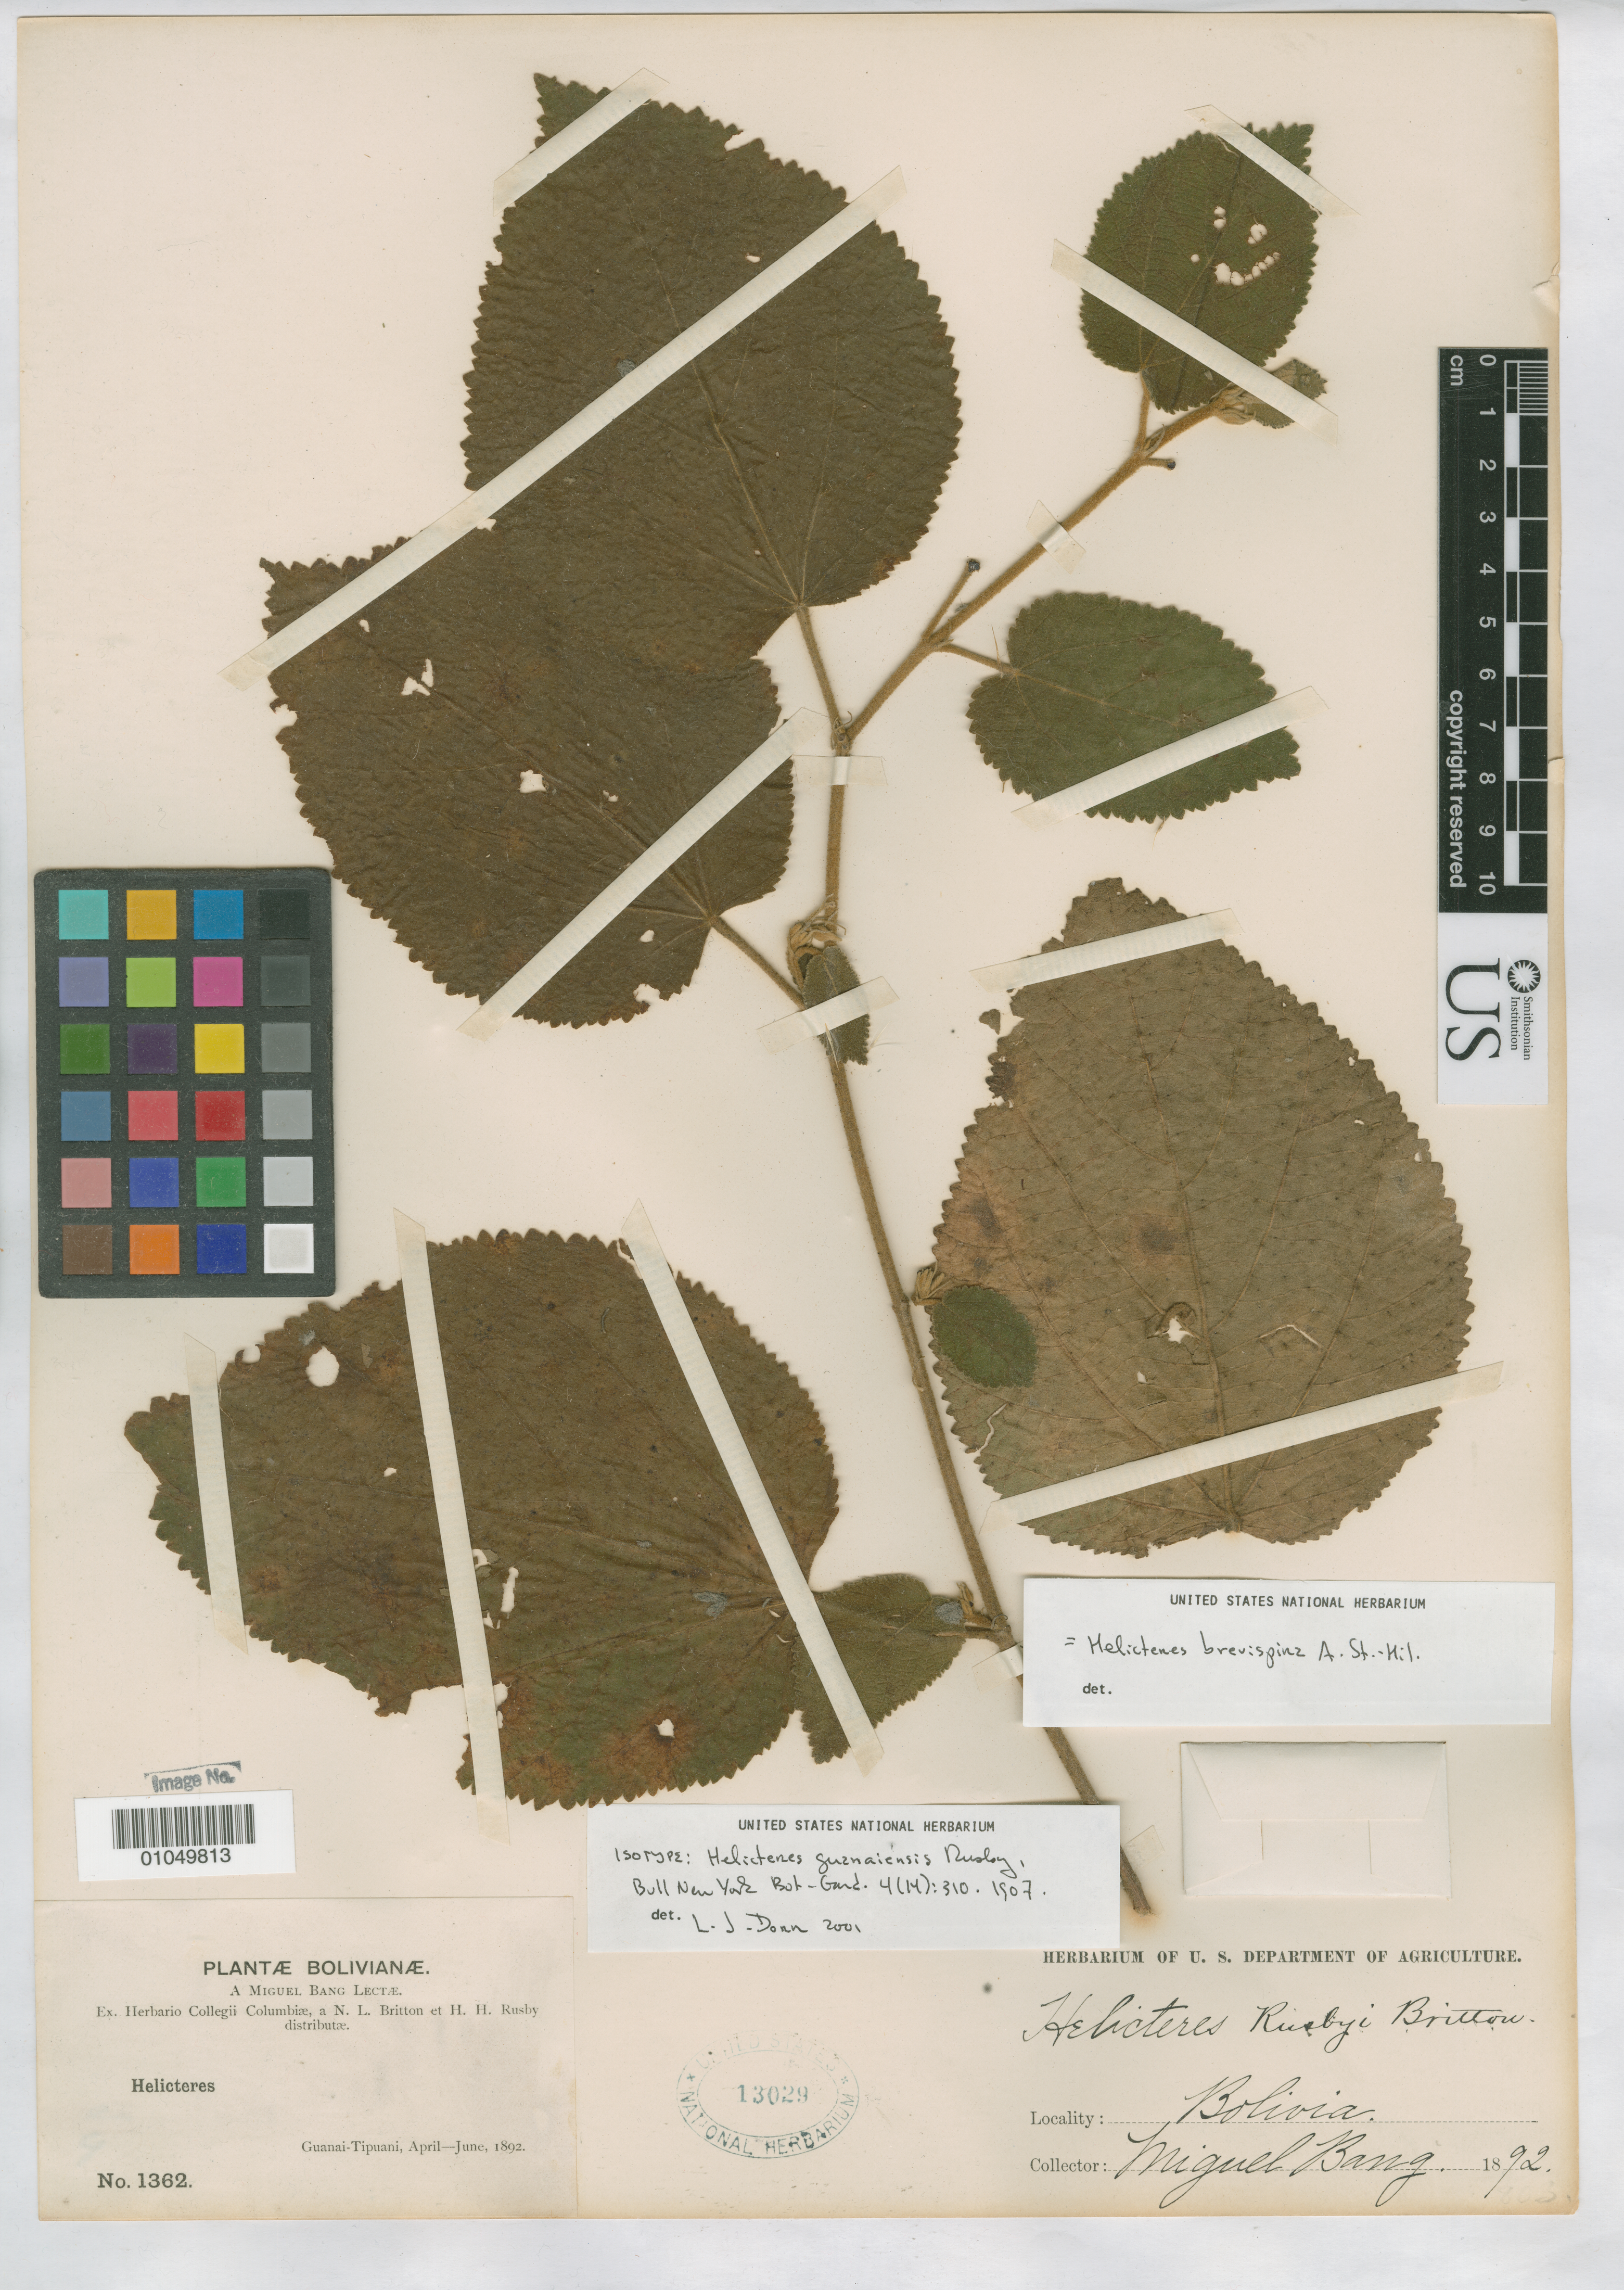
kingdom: Plantae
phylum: Tracheophyta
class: Magnoliopsida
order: Malvales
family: Malvaceae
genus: Helicteres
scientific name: Helicteres guanaiensis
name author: Rusby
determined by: Dorr, L. J., (BOT), Smithsonian Institution - National Museum of Natural History (UNITED STATES)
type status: Isotype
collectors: M. Bang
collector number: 1362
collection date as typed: Apr 1892 to -- Jun 1892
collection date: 1892-04/1892-06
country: Bolivia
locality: Guanai - Tipuani.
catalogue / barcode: US 13029